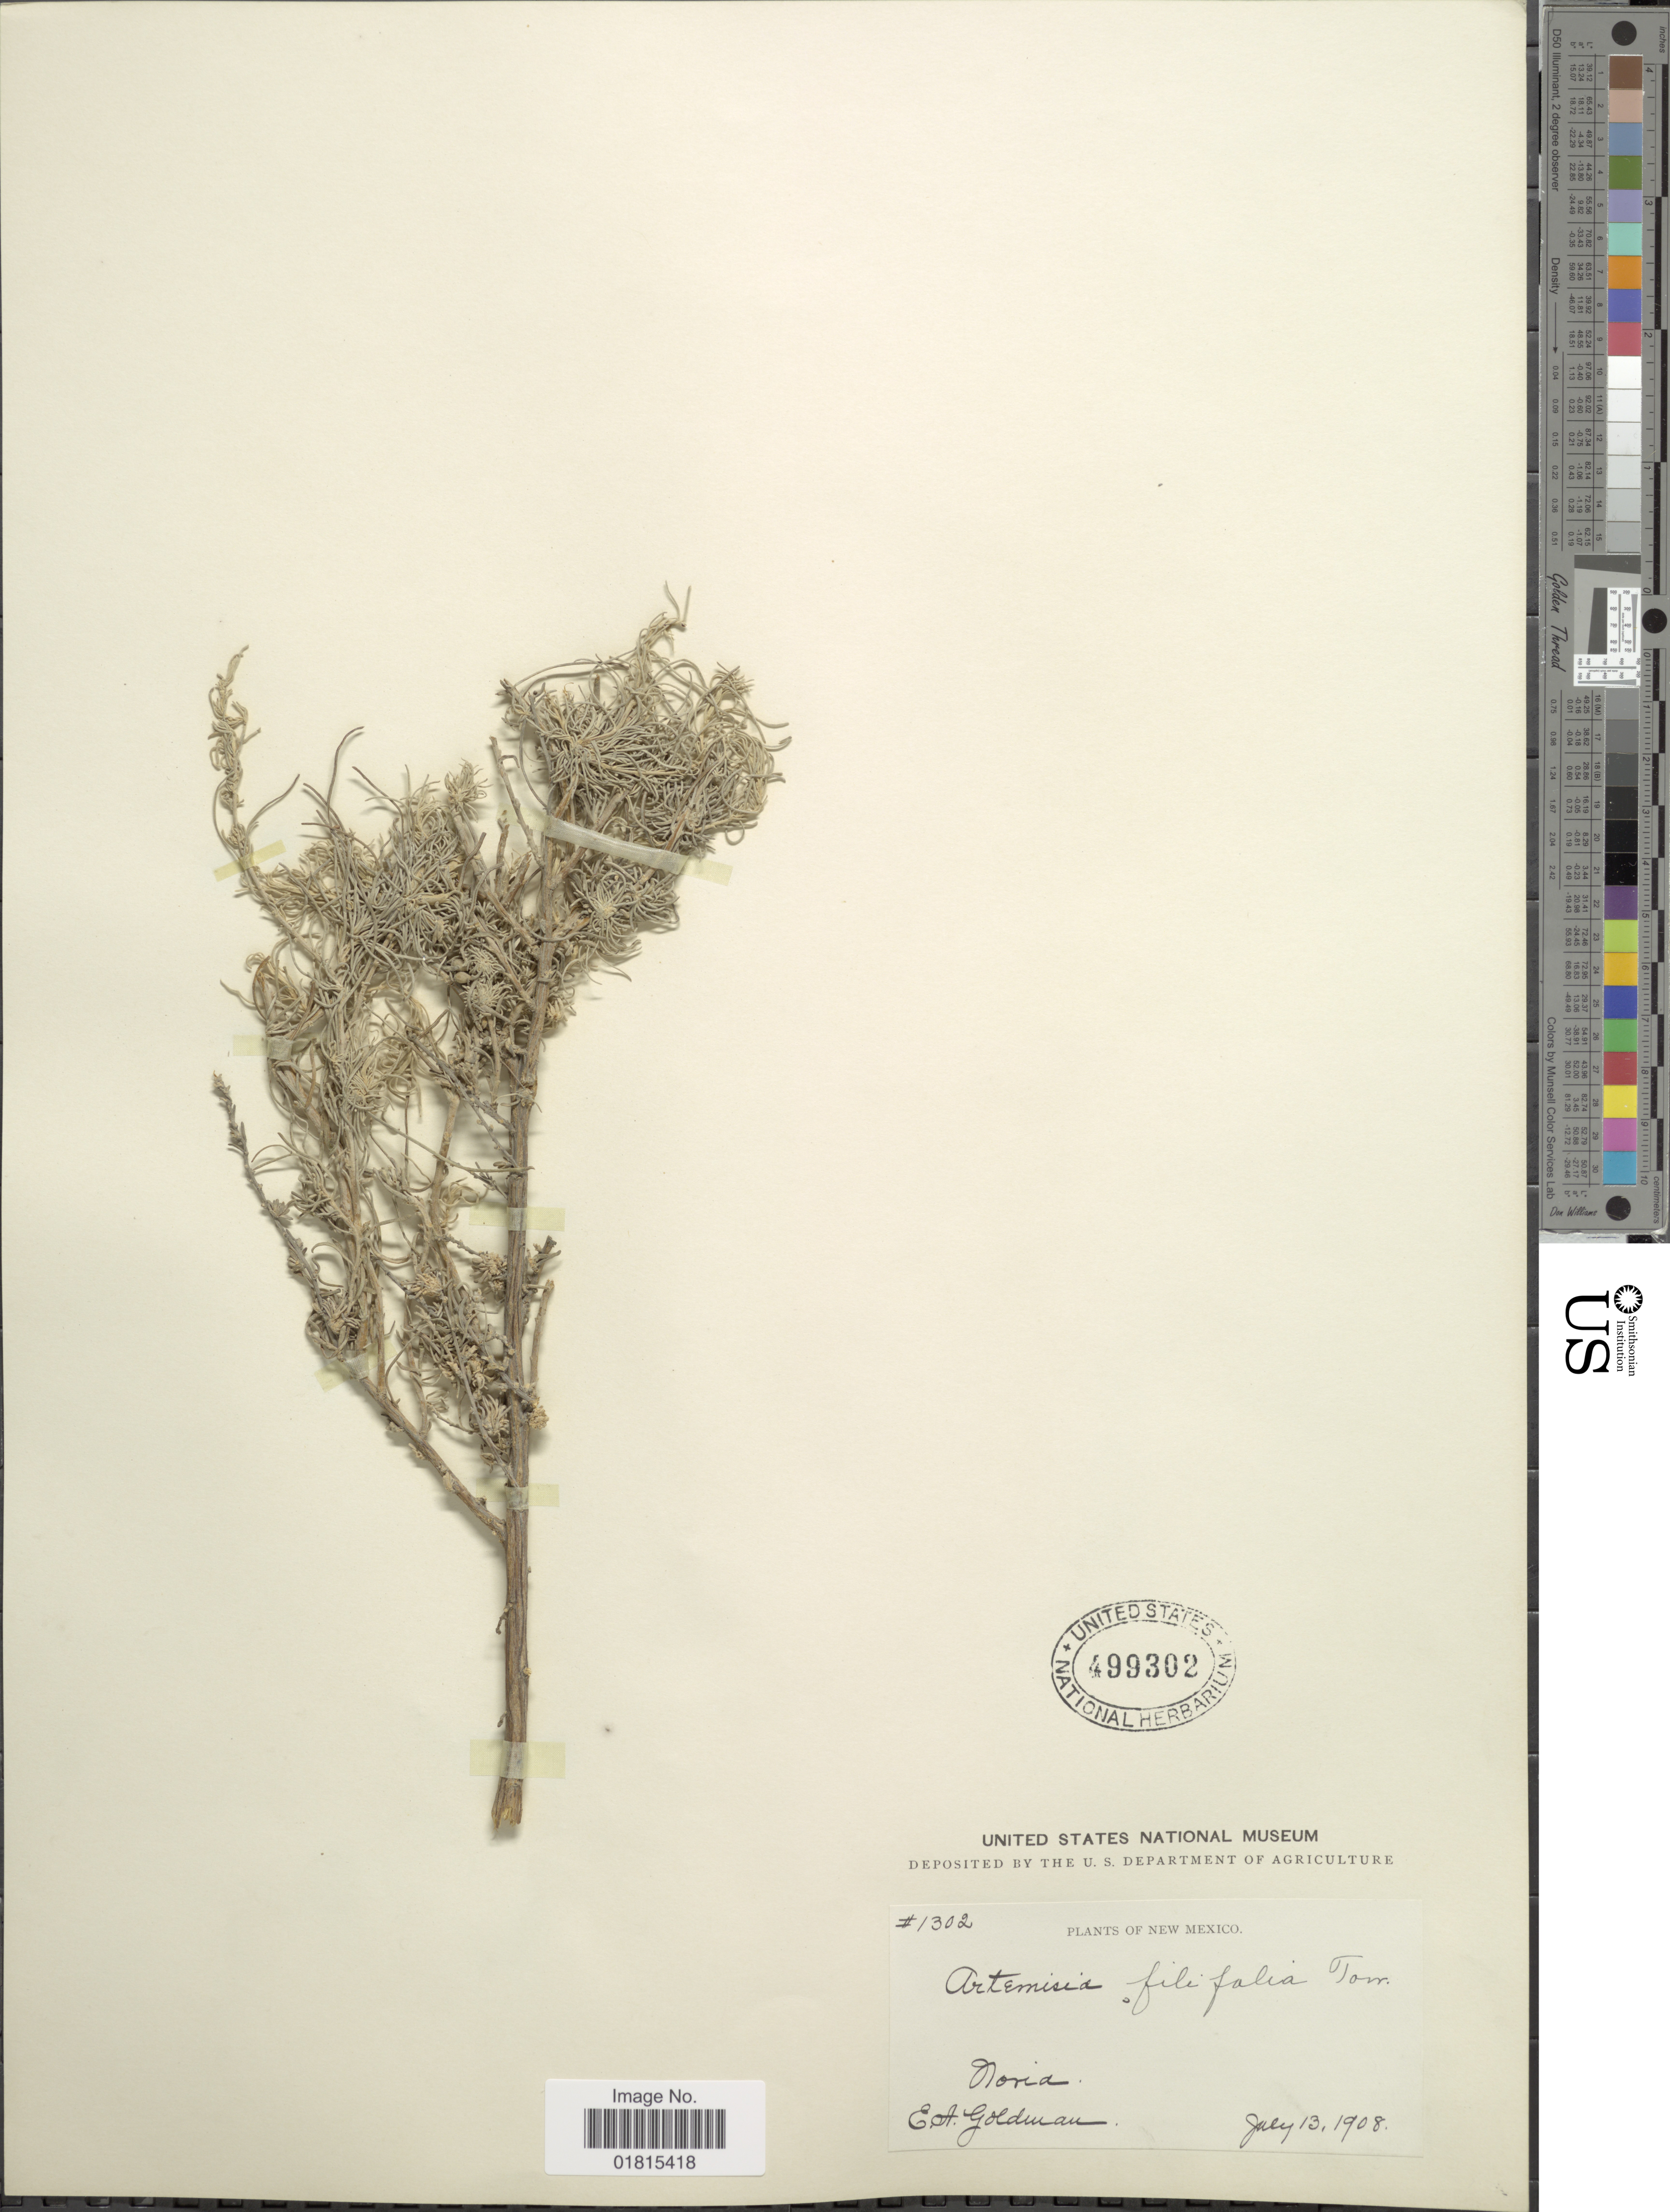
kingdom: Plantae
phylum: Tracheophyta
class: Magnoliopsida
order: Asterales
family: Asteraceae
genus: Artemisia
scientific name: Artemisia filifolia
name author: Torr.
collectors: E. A. Goldman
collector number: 1302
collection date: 1908-07-13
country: United States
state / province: New Mexico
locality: Noria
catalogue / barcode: US 499302